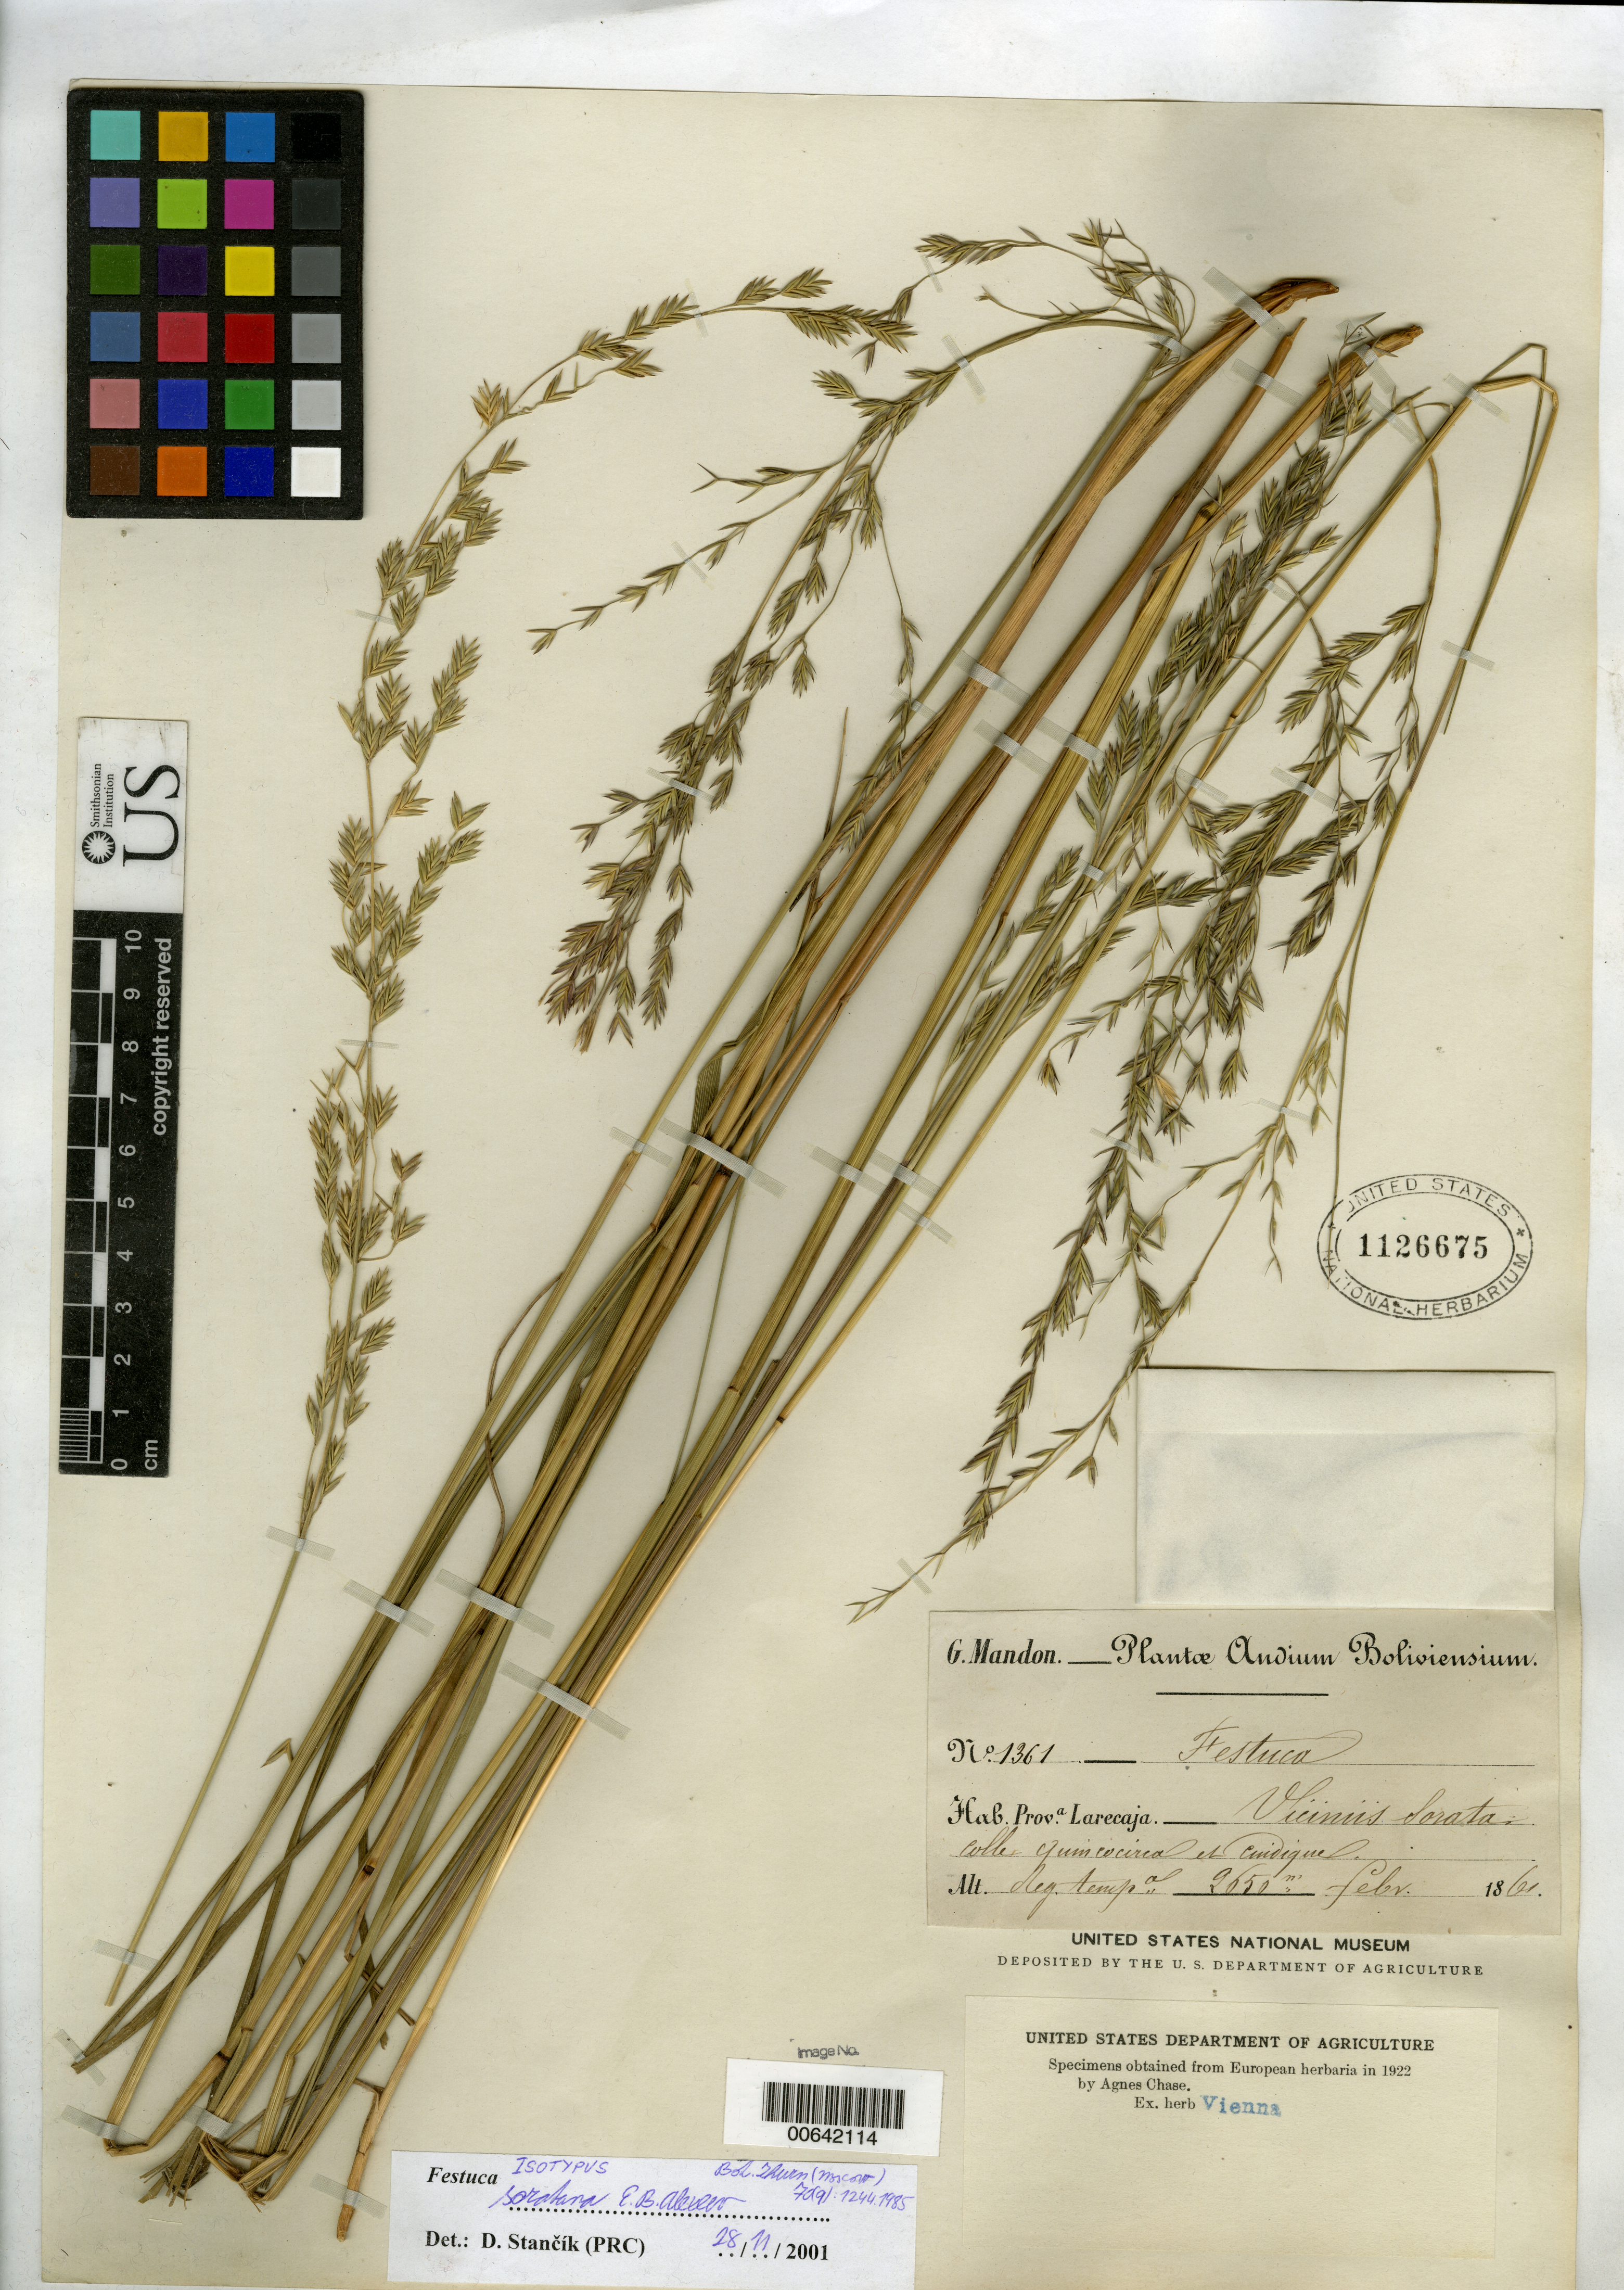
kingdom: Plantae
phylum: Tracheophyta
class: Liliopsida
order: Poales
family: Poaceae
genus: Festuca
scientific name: Festuca soratana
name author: E.B. Alexeev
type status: Isotype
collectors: G. Mandon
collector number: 1361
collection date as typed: Feb 1861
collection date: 1861-02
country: Bolivia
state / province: La Paz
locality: Sorata; Prov. Larecaja.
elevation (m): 2650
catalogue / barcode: US 1126675